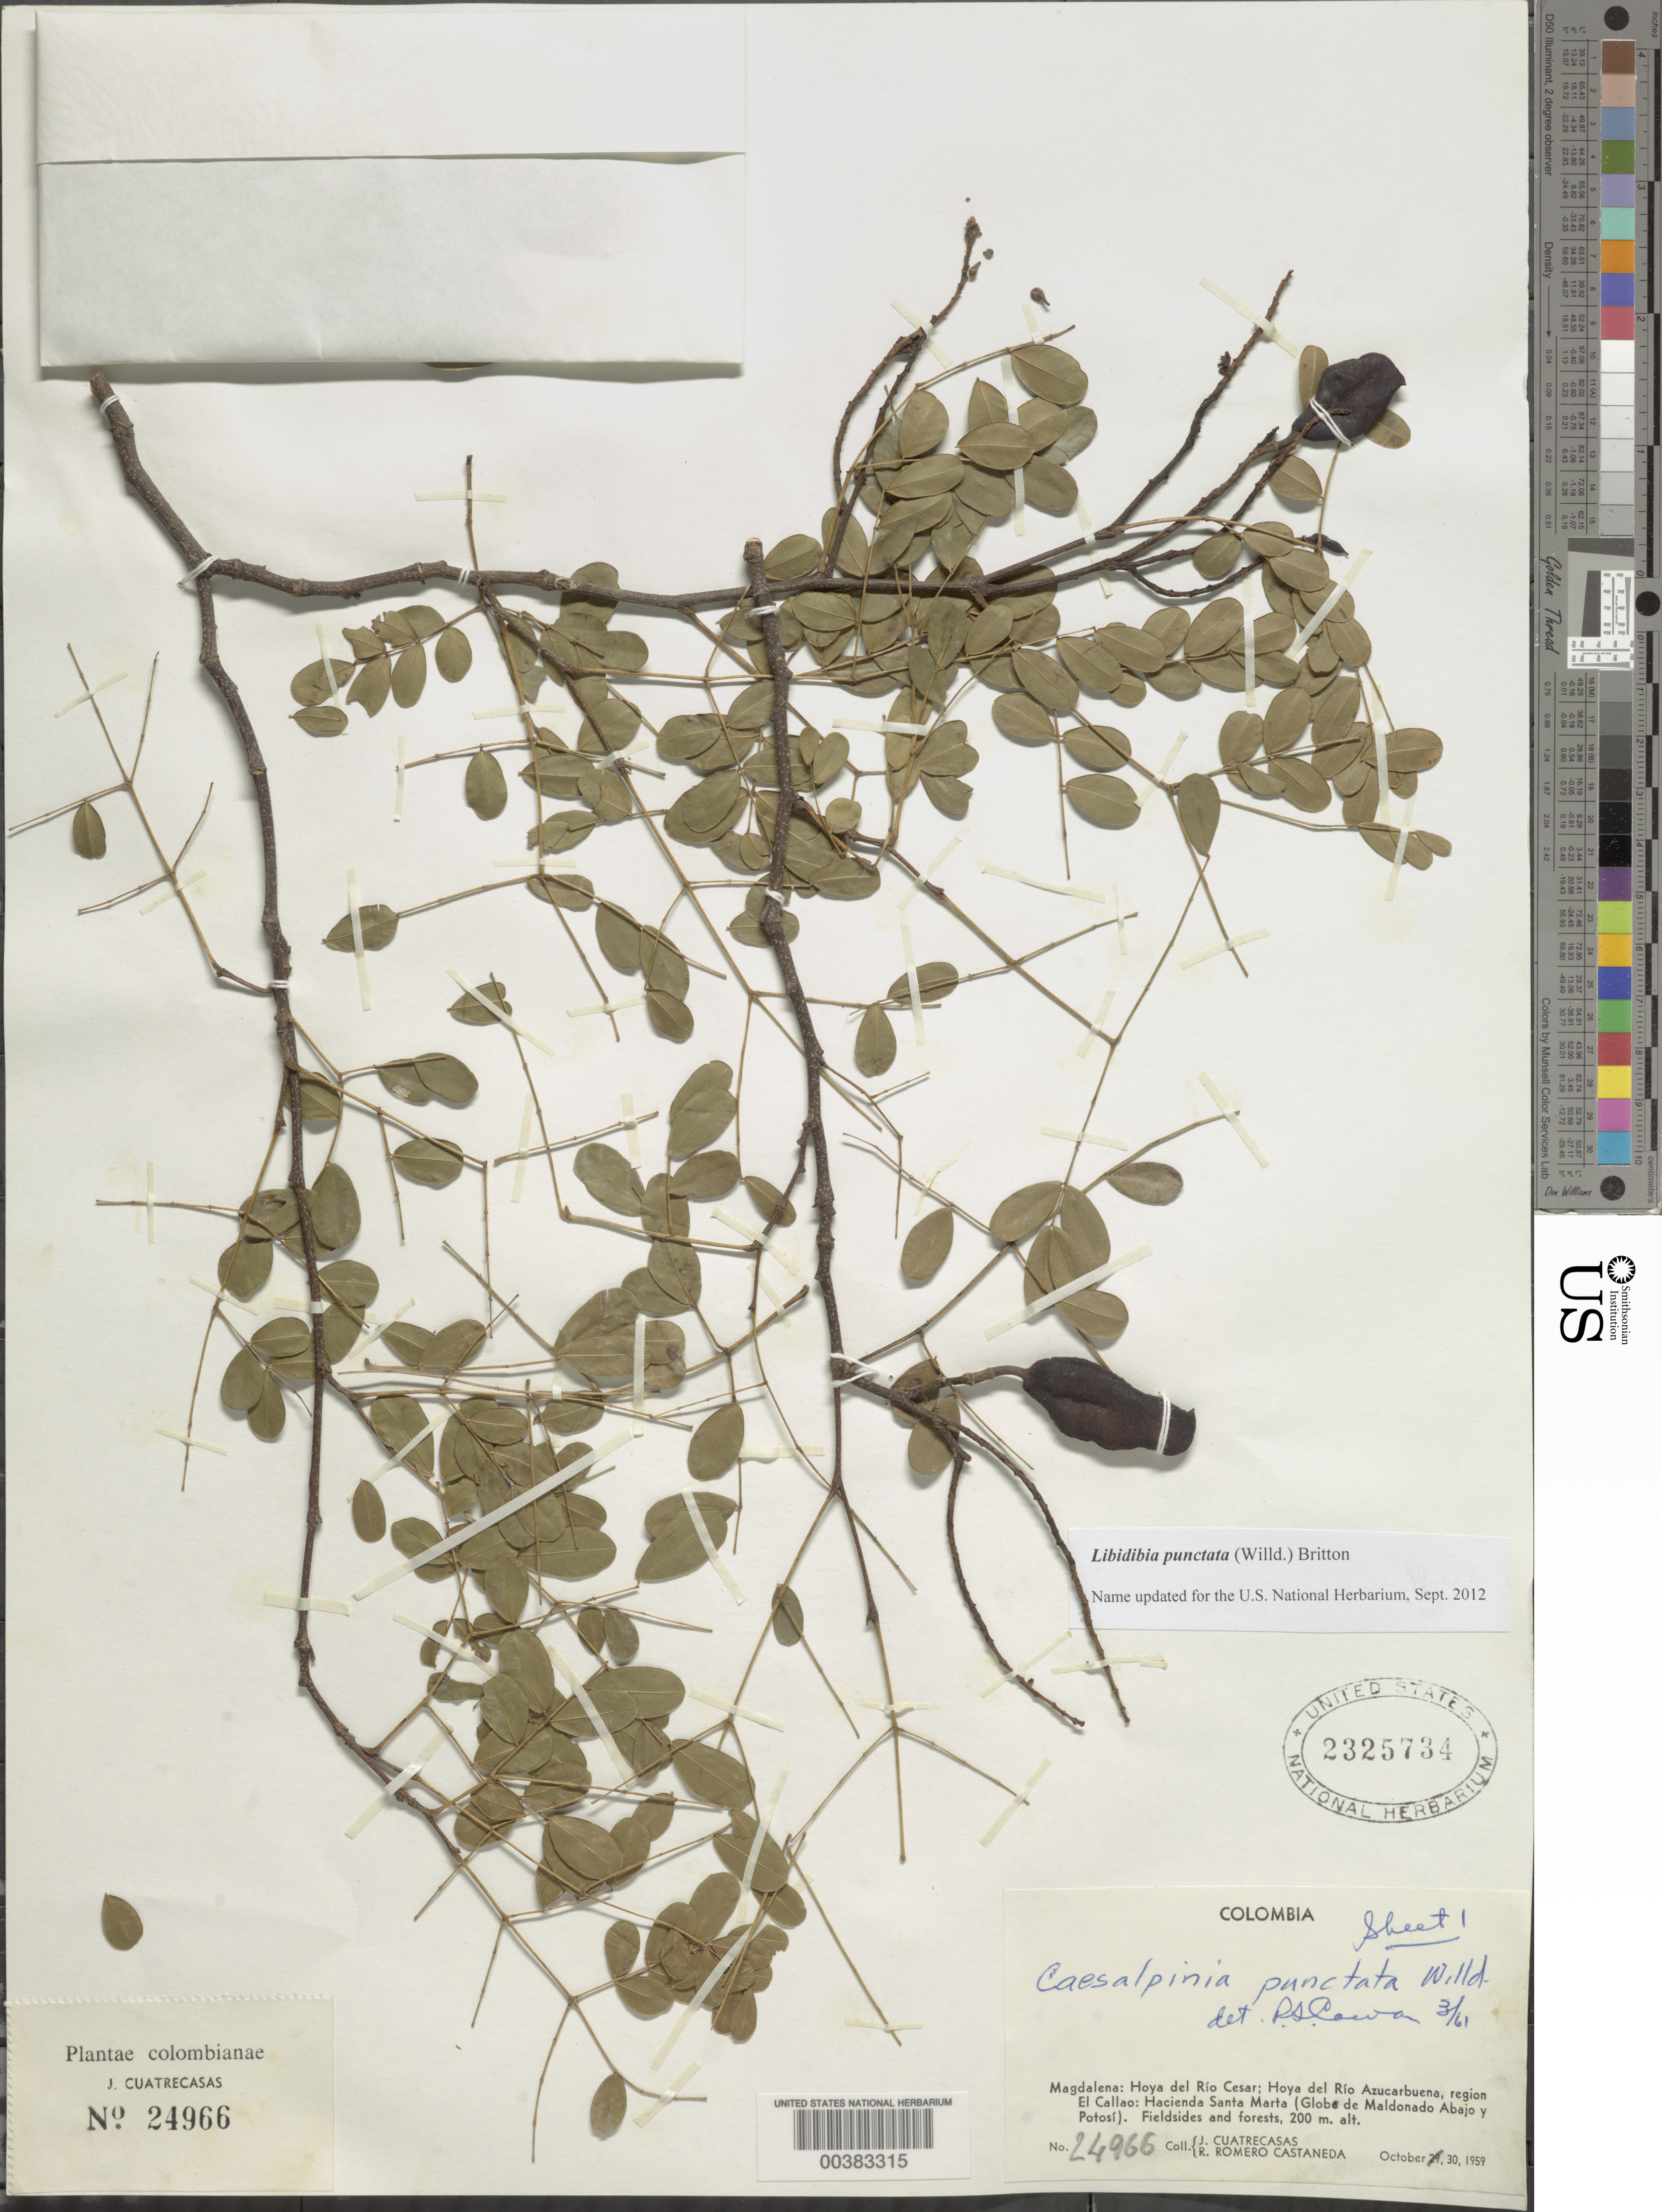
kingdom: Plantae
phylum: Tracheophyta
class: Magnoliopsida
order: Fabales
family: Fabaceae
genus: Libidibia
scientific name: Libidibia punctata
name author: (Willd.) Britton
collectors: J. Cuatrecasas & R. Romero Castañeda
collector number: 24966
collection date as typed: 30 Oct 1959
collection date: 1959-10-30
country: Colombia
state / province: Magdalena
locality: Hoya del Rio Cesar; Hoya del Rio Azucarbuena, region el Callao; Hacienda Santa Marta (glob de Maldonado Abajo y Potosi)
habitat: Fieldsides and forests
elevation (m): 200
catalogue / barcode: US 2325734